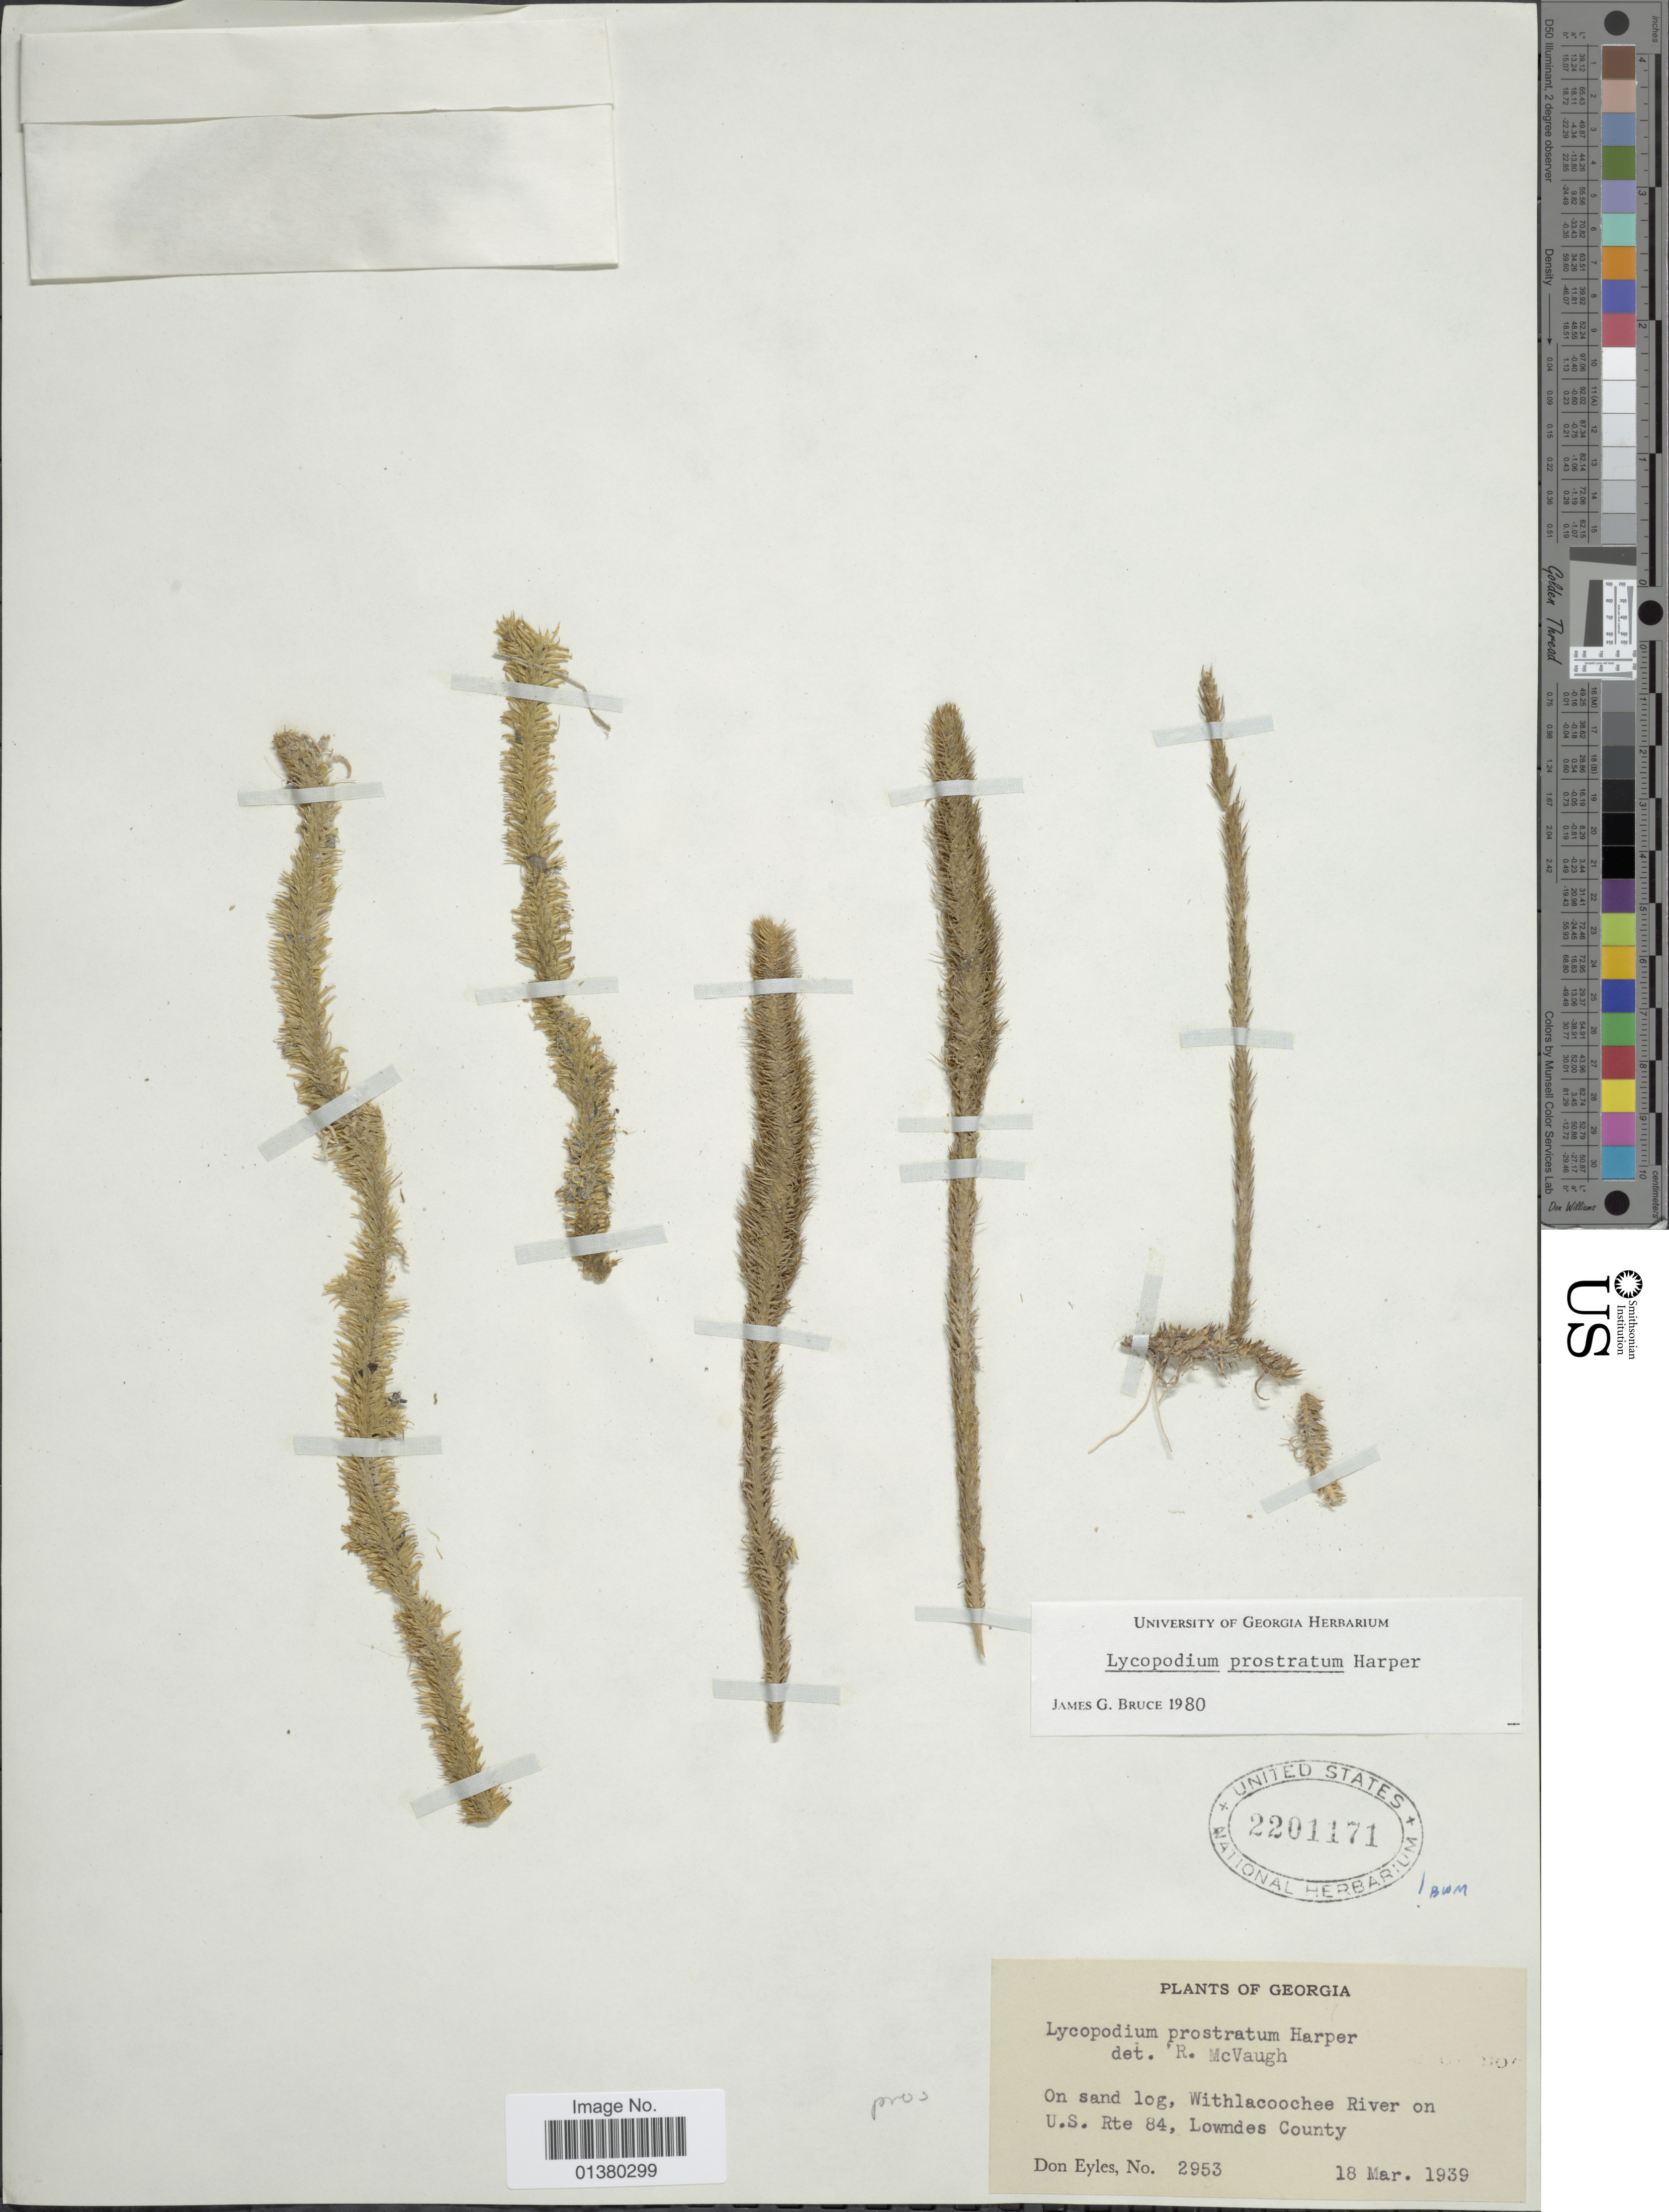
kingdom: Plantae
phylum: Tracheophyta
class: Lycopodiopsida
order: Lycopodiales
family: Lycopodiaceae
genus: Lycopodiella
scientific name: Lycopodiella prostrata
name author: (R.M. Harper) Cranfill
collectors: D. Eyles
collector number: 2953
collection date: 1939-03-18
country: United States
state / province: Georgia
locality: Withlacoochee River on U.S. Rte 84, Lowndes County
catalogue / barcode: US 2201171